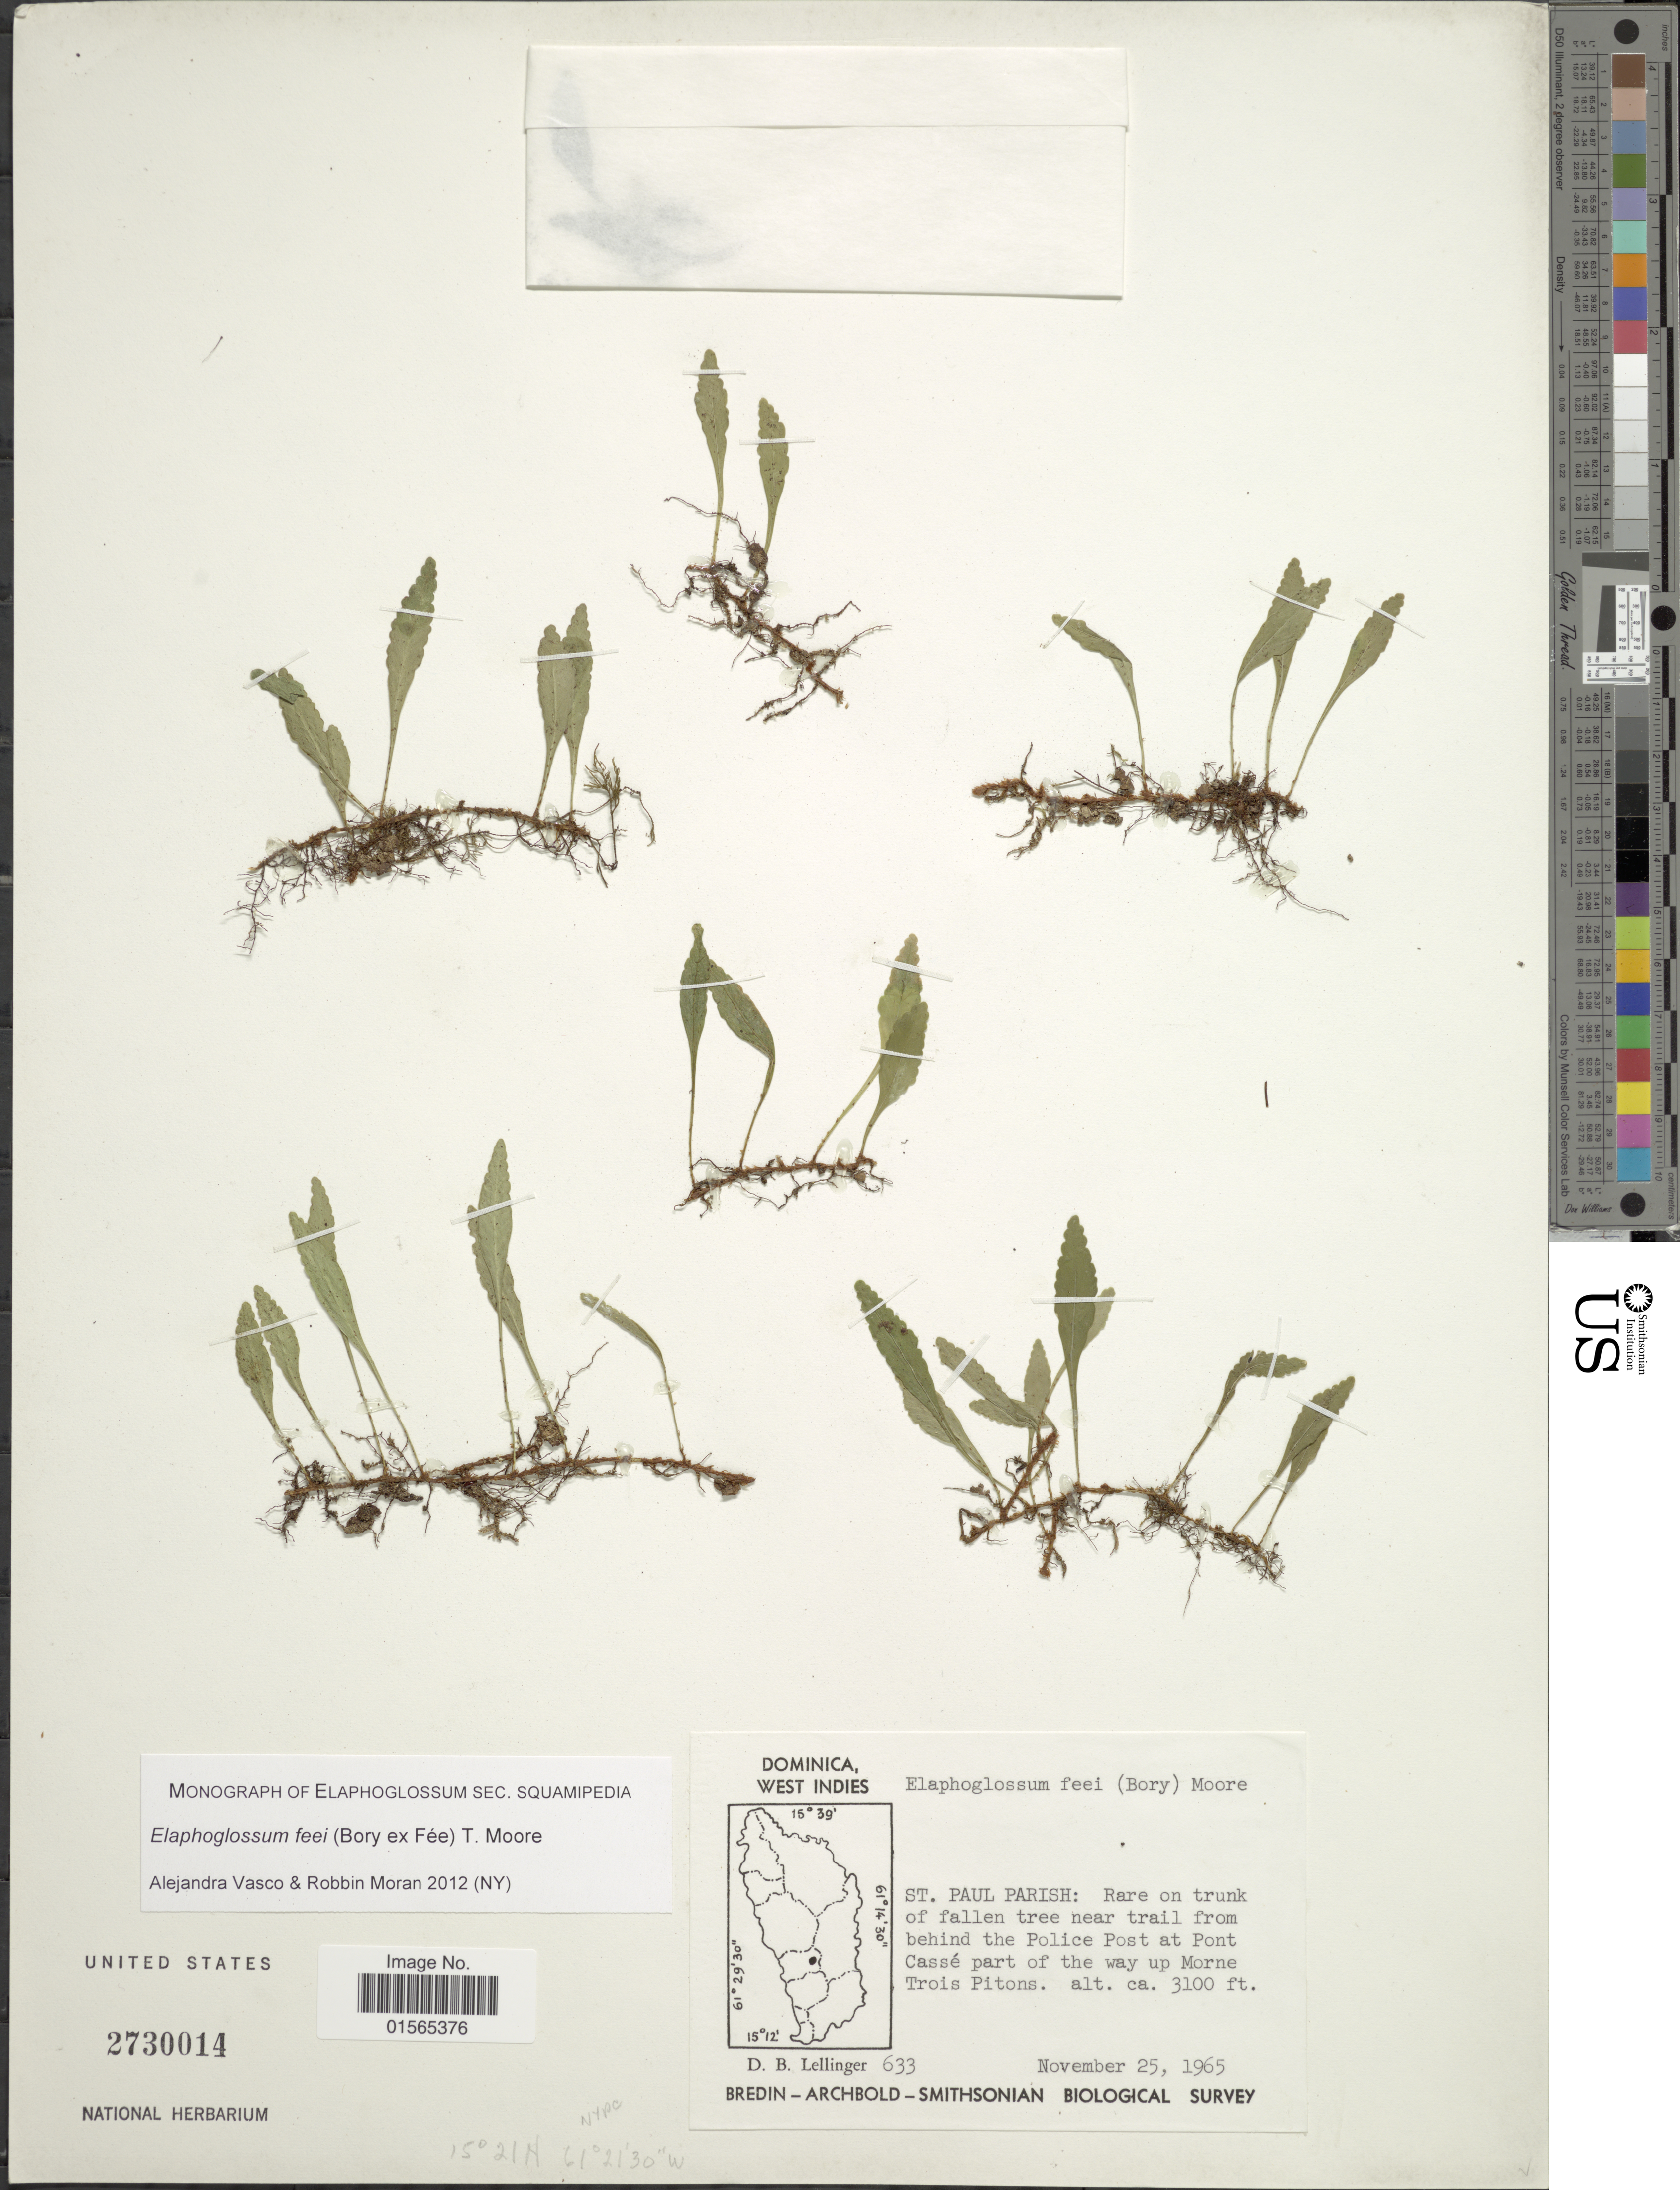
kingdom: Plantae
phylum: Tracheophyta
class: Polypodiopsida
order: Polypodiales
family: Dryopteridaceae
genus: Elaphoglossum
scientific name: Elaphoglossum feei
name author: (Bory ex Fée) T. Moore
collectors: D. B. Lellinger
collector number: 633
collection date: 1965-11-25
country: Dominica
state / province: St. Paul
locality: St. Paul Parish: Rare on trunk of fallen tree near trrail from behind the Police Post at Pont Casse part of the way up Morne Trois Pitons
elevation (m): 945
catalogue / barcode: US 2730014